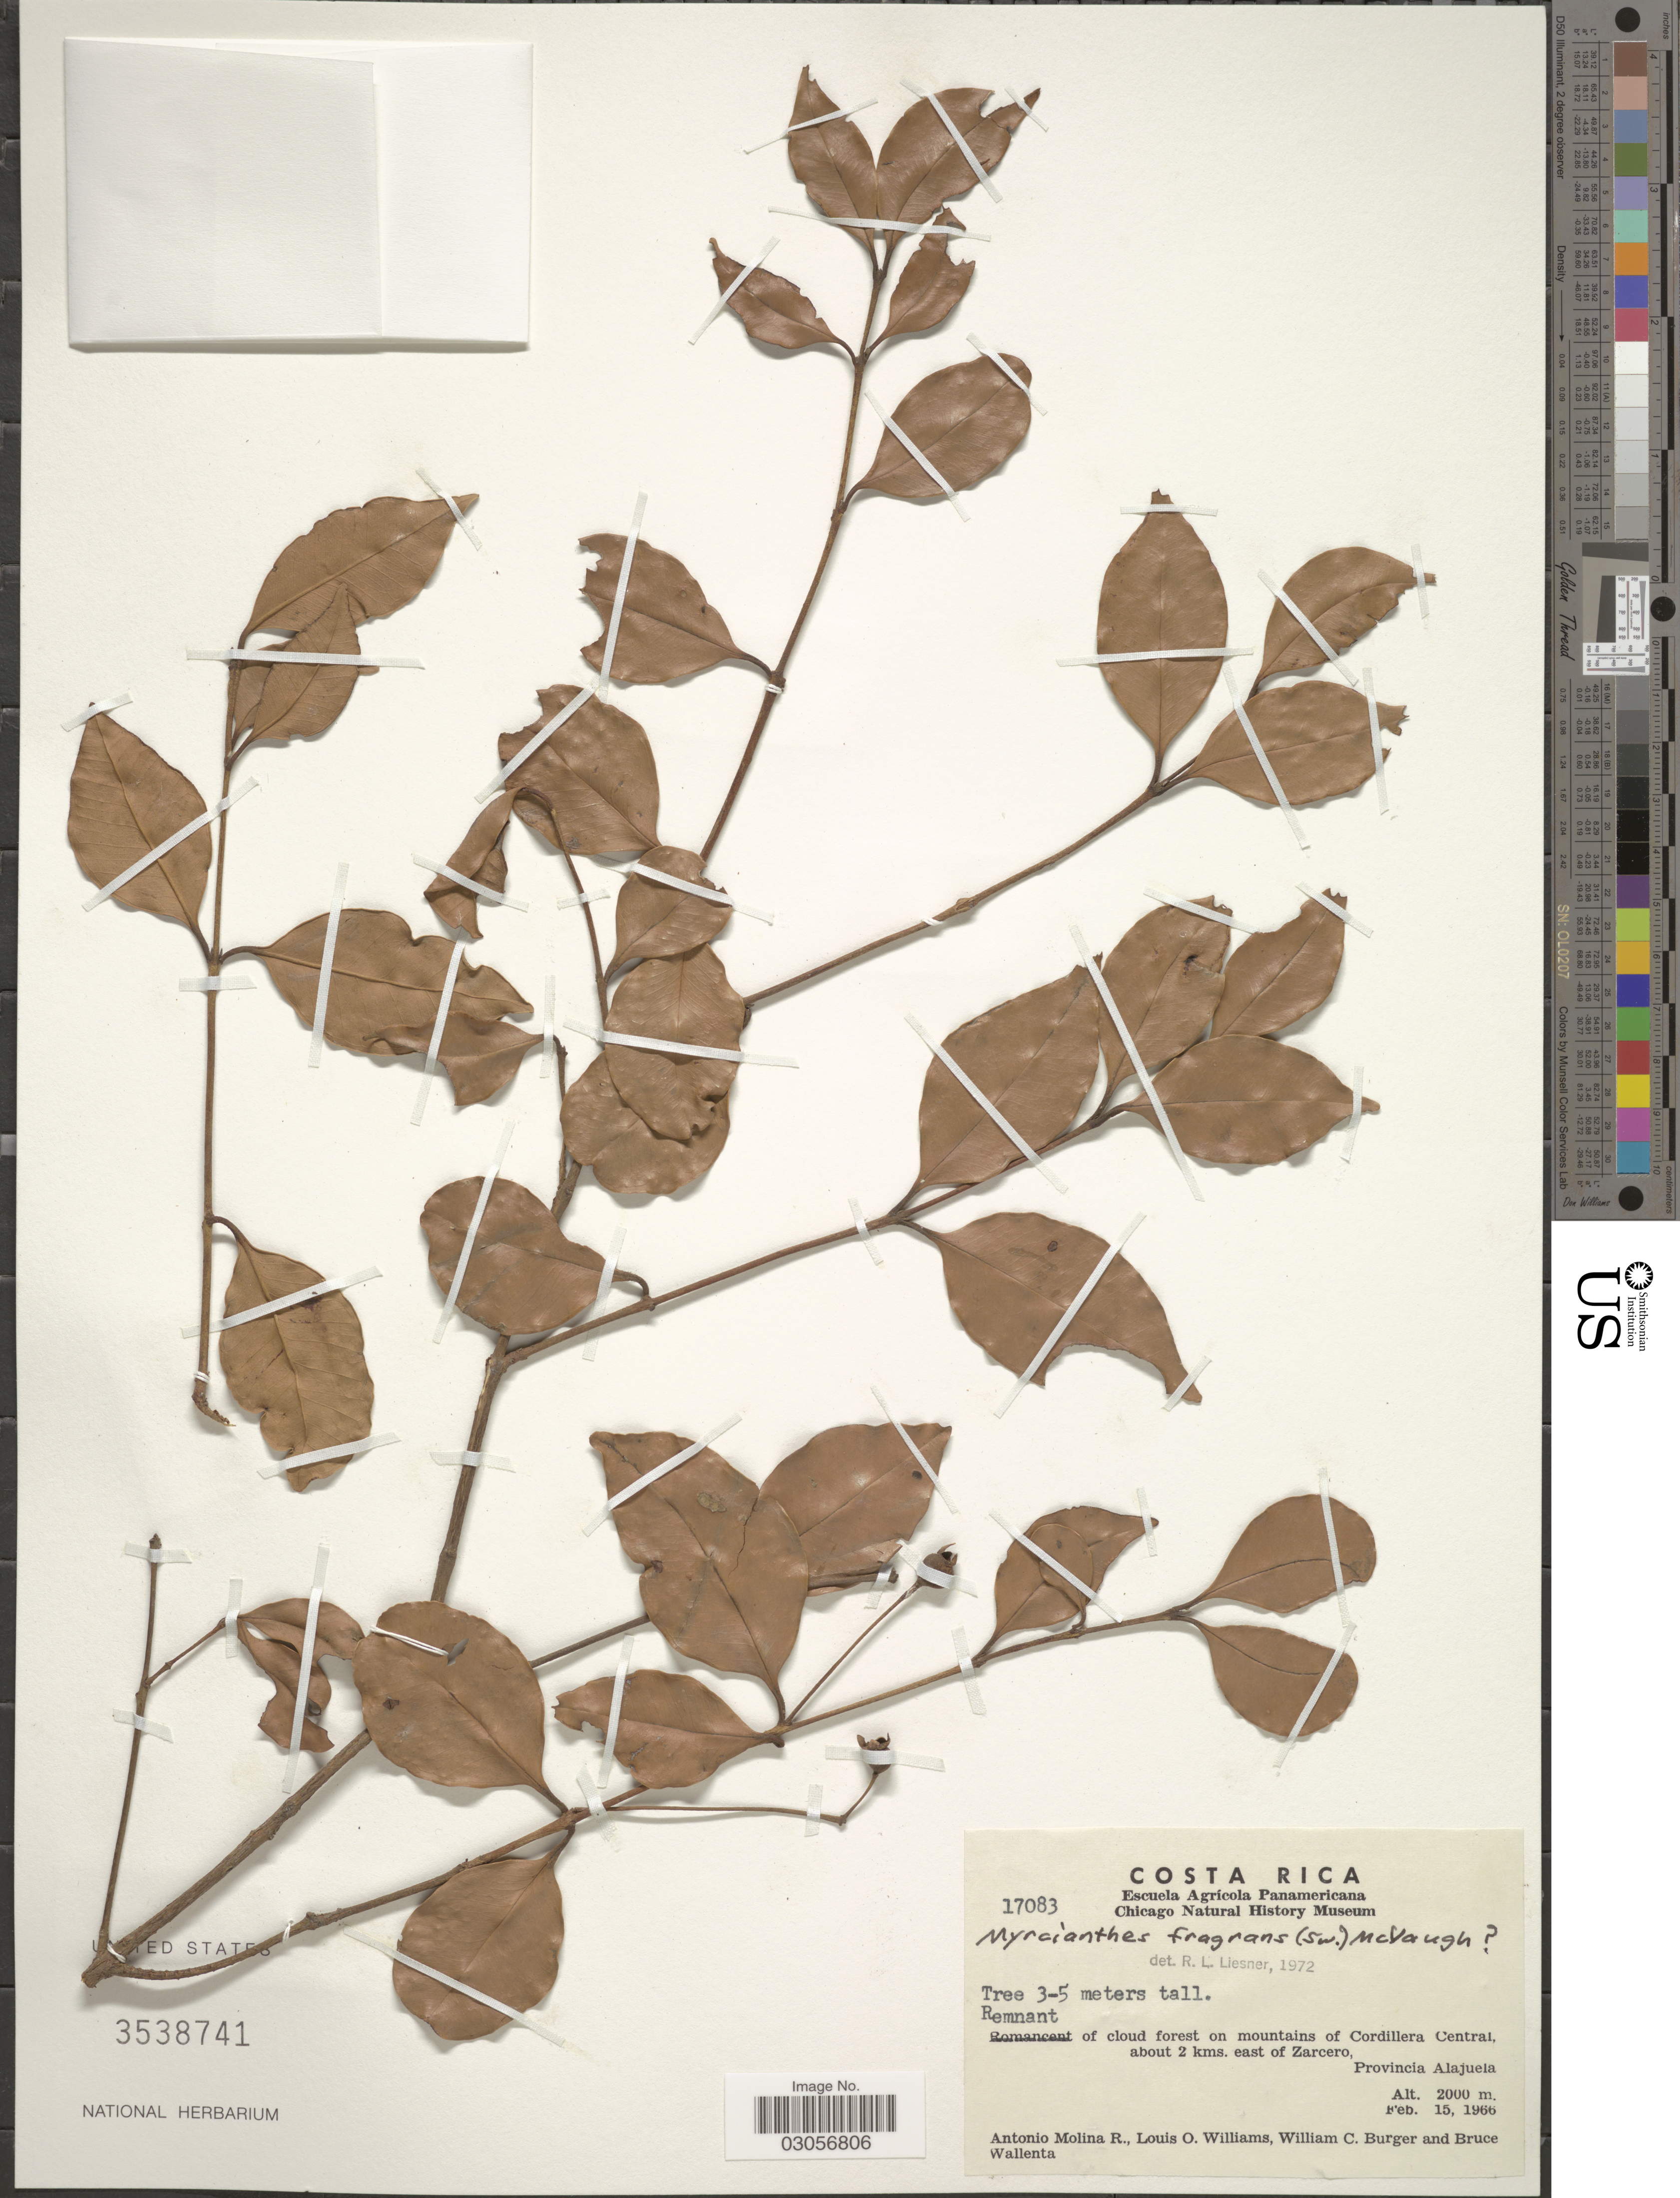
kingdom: Plantae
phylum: Tracheophyta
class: Magnoliopsida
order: Myrtales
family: Myrtaceae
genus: Myrcianthes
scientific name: Myrcianthes fragrans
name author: (Sw.) McVaugh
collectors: A. Molina R., L. O. Williams, W. Burger & B. Wallenta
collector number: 17083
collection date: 1966-02-15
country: Costa Rica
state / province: Alajuela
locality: Remnant of cloud forest on mountains of Cordillera Central, about 2 kms. east of Zarcero.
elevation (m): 2000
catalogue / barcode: US 3538741